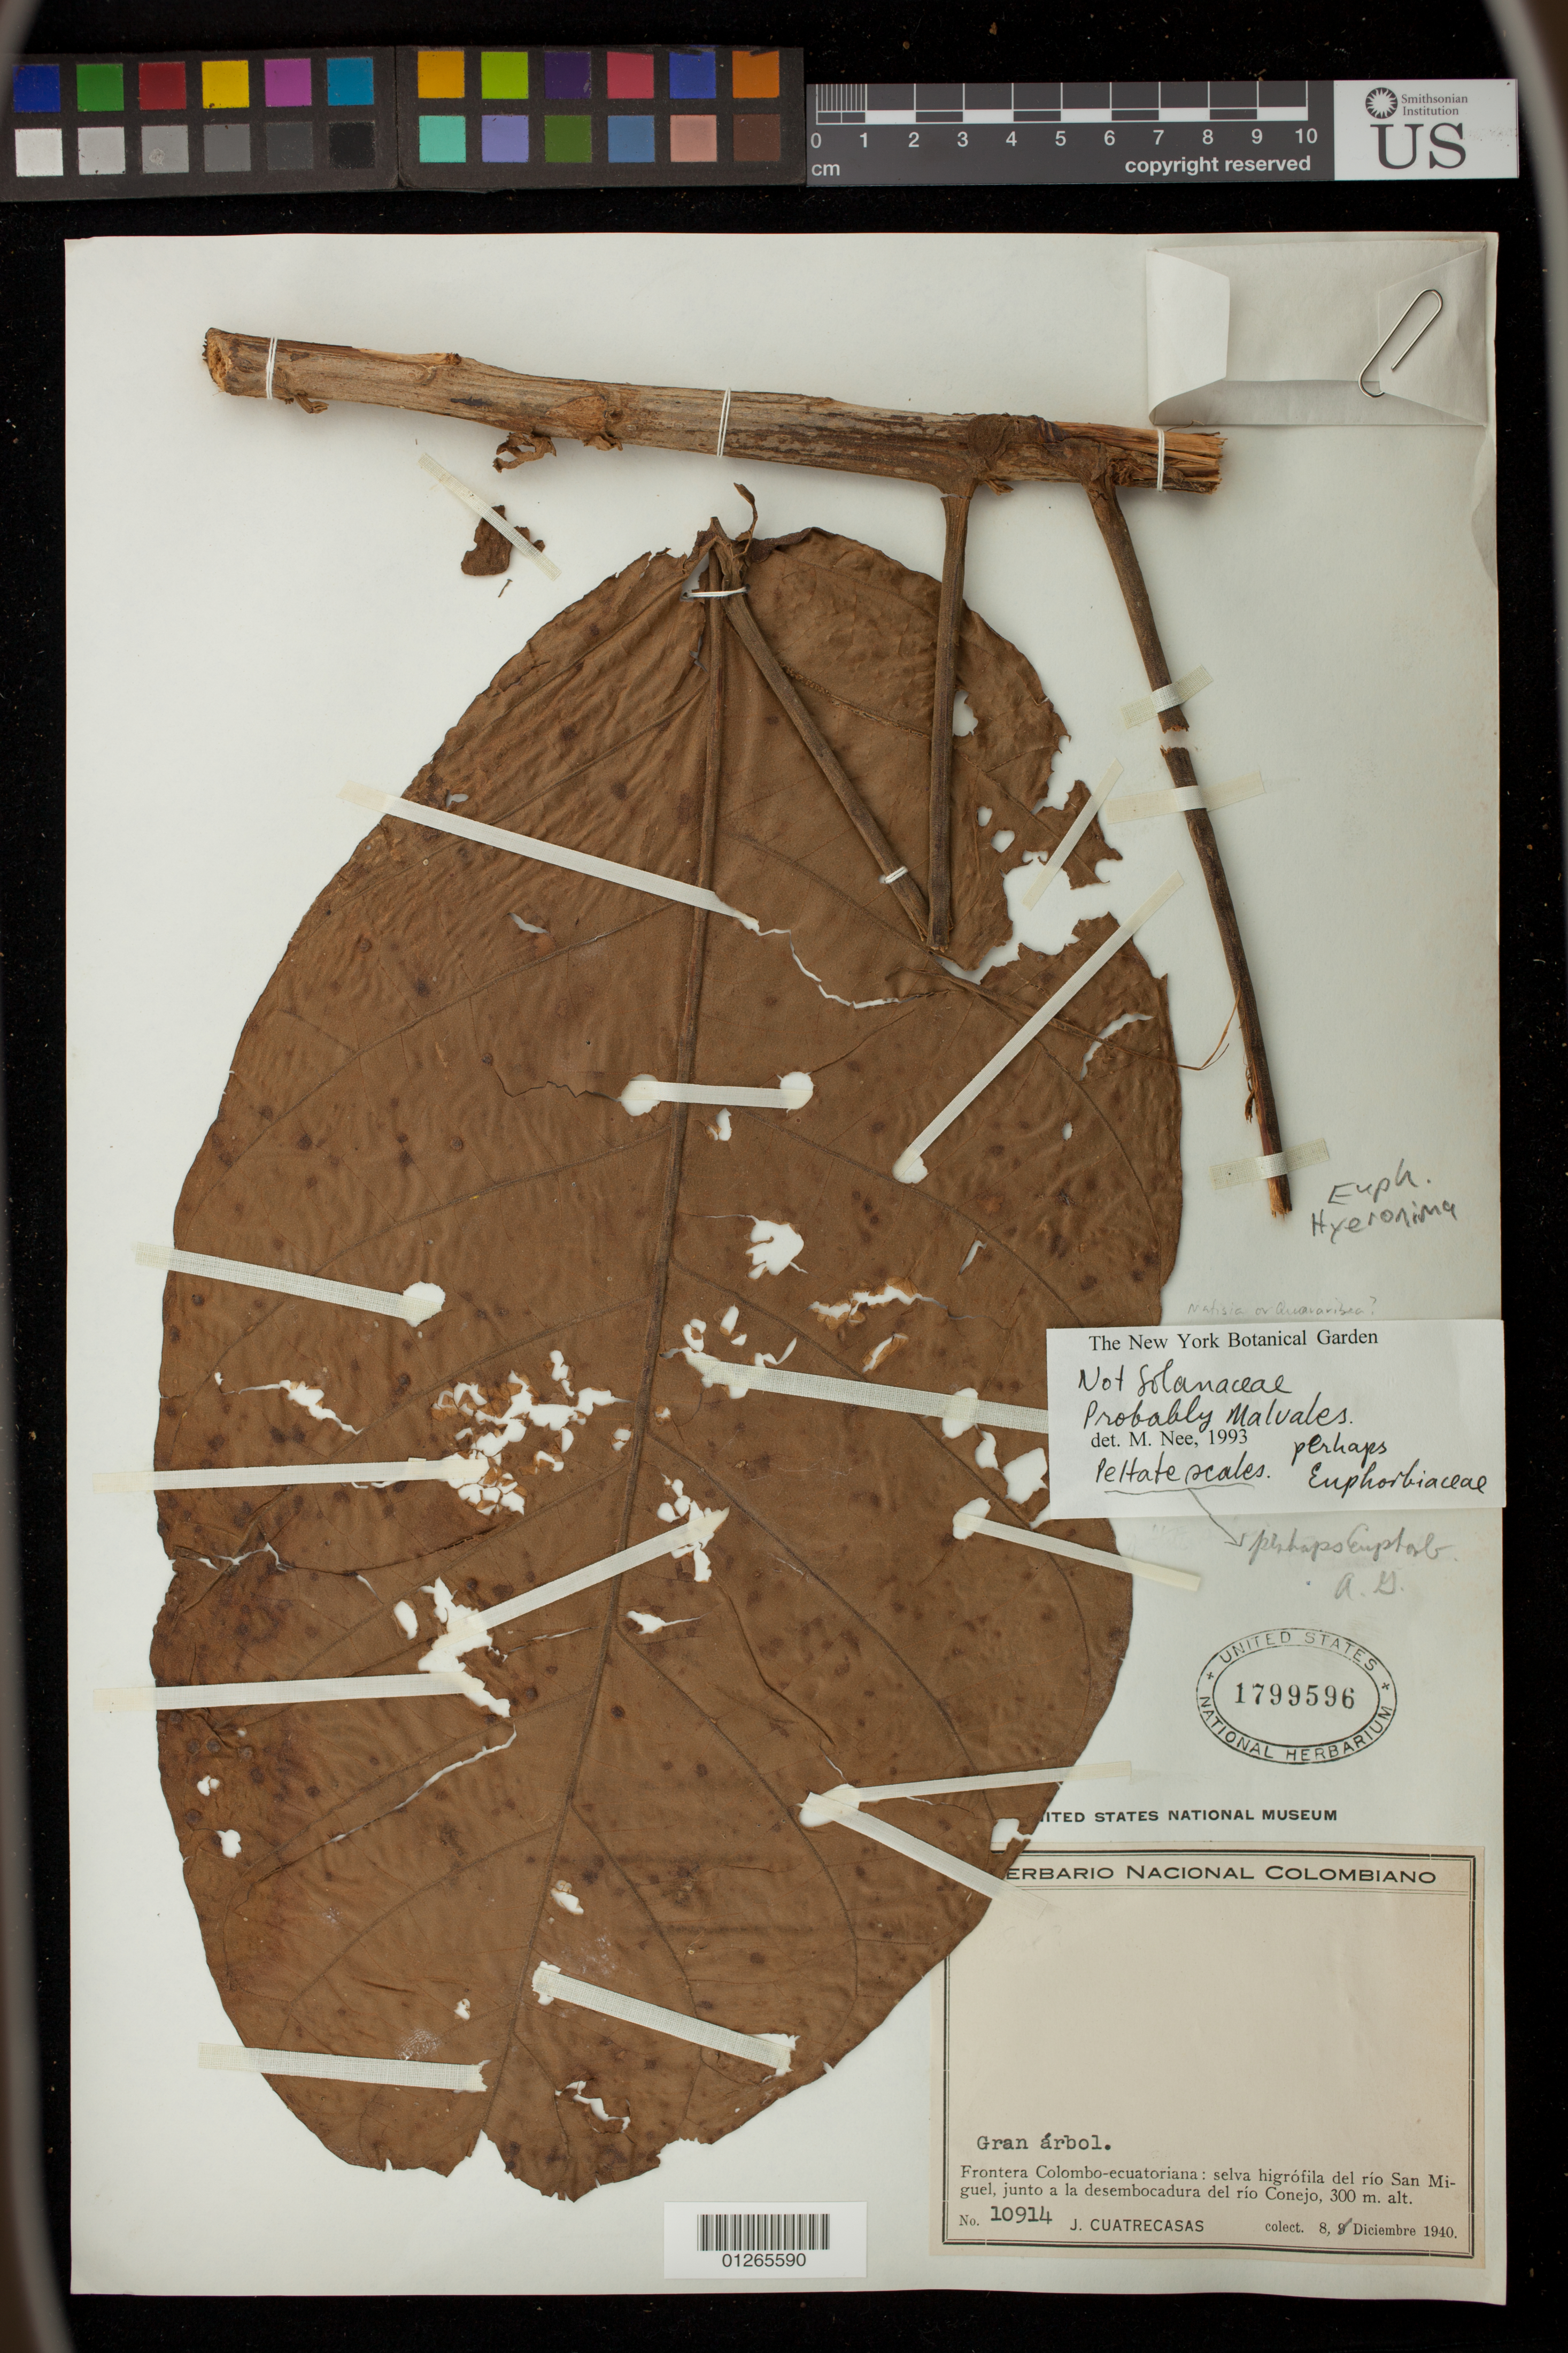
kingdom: Plantae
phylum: Tracheophyta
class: Magnoliopsida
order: Malpighiales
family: Phyllanthaceae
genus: Hieronyma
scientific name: Hieronyma sp.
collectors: J. Cuatrecasas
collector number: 10914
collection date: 1940-12-08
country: Colombia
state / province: Putumayo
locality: Bilsa Biological Station. Mache mountains, 35 km W of Quininde, 5 km W of Santa Isabel.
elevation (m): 301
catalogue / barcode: US 1799596